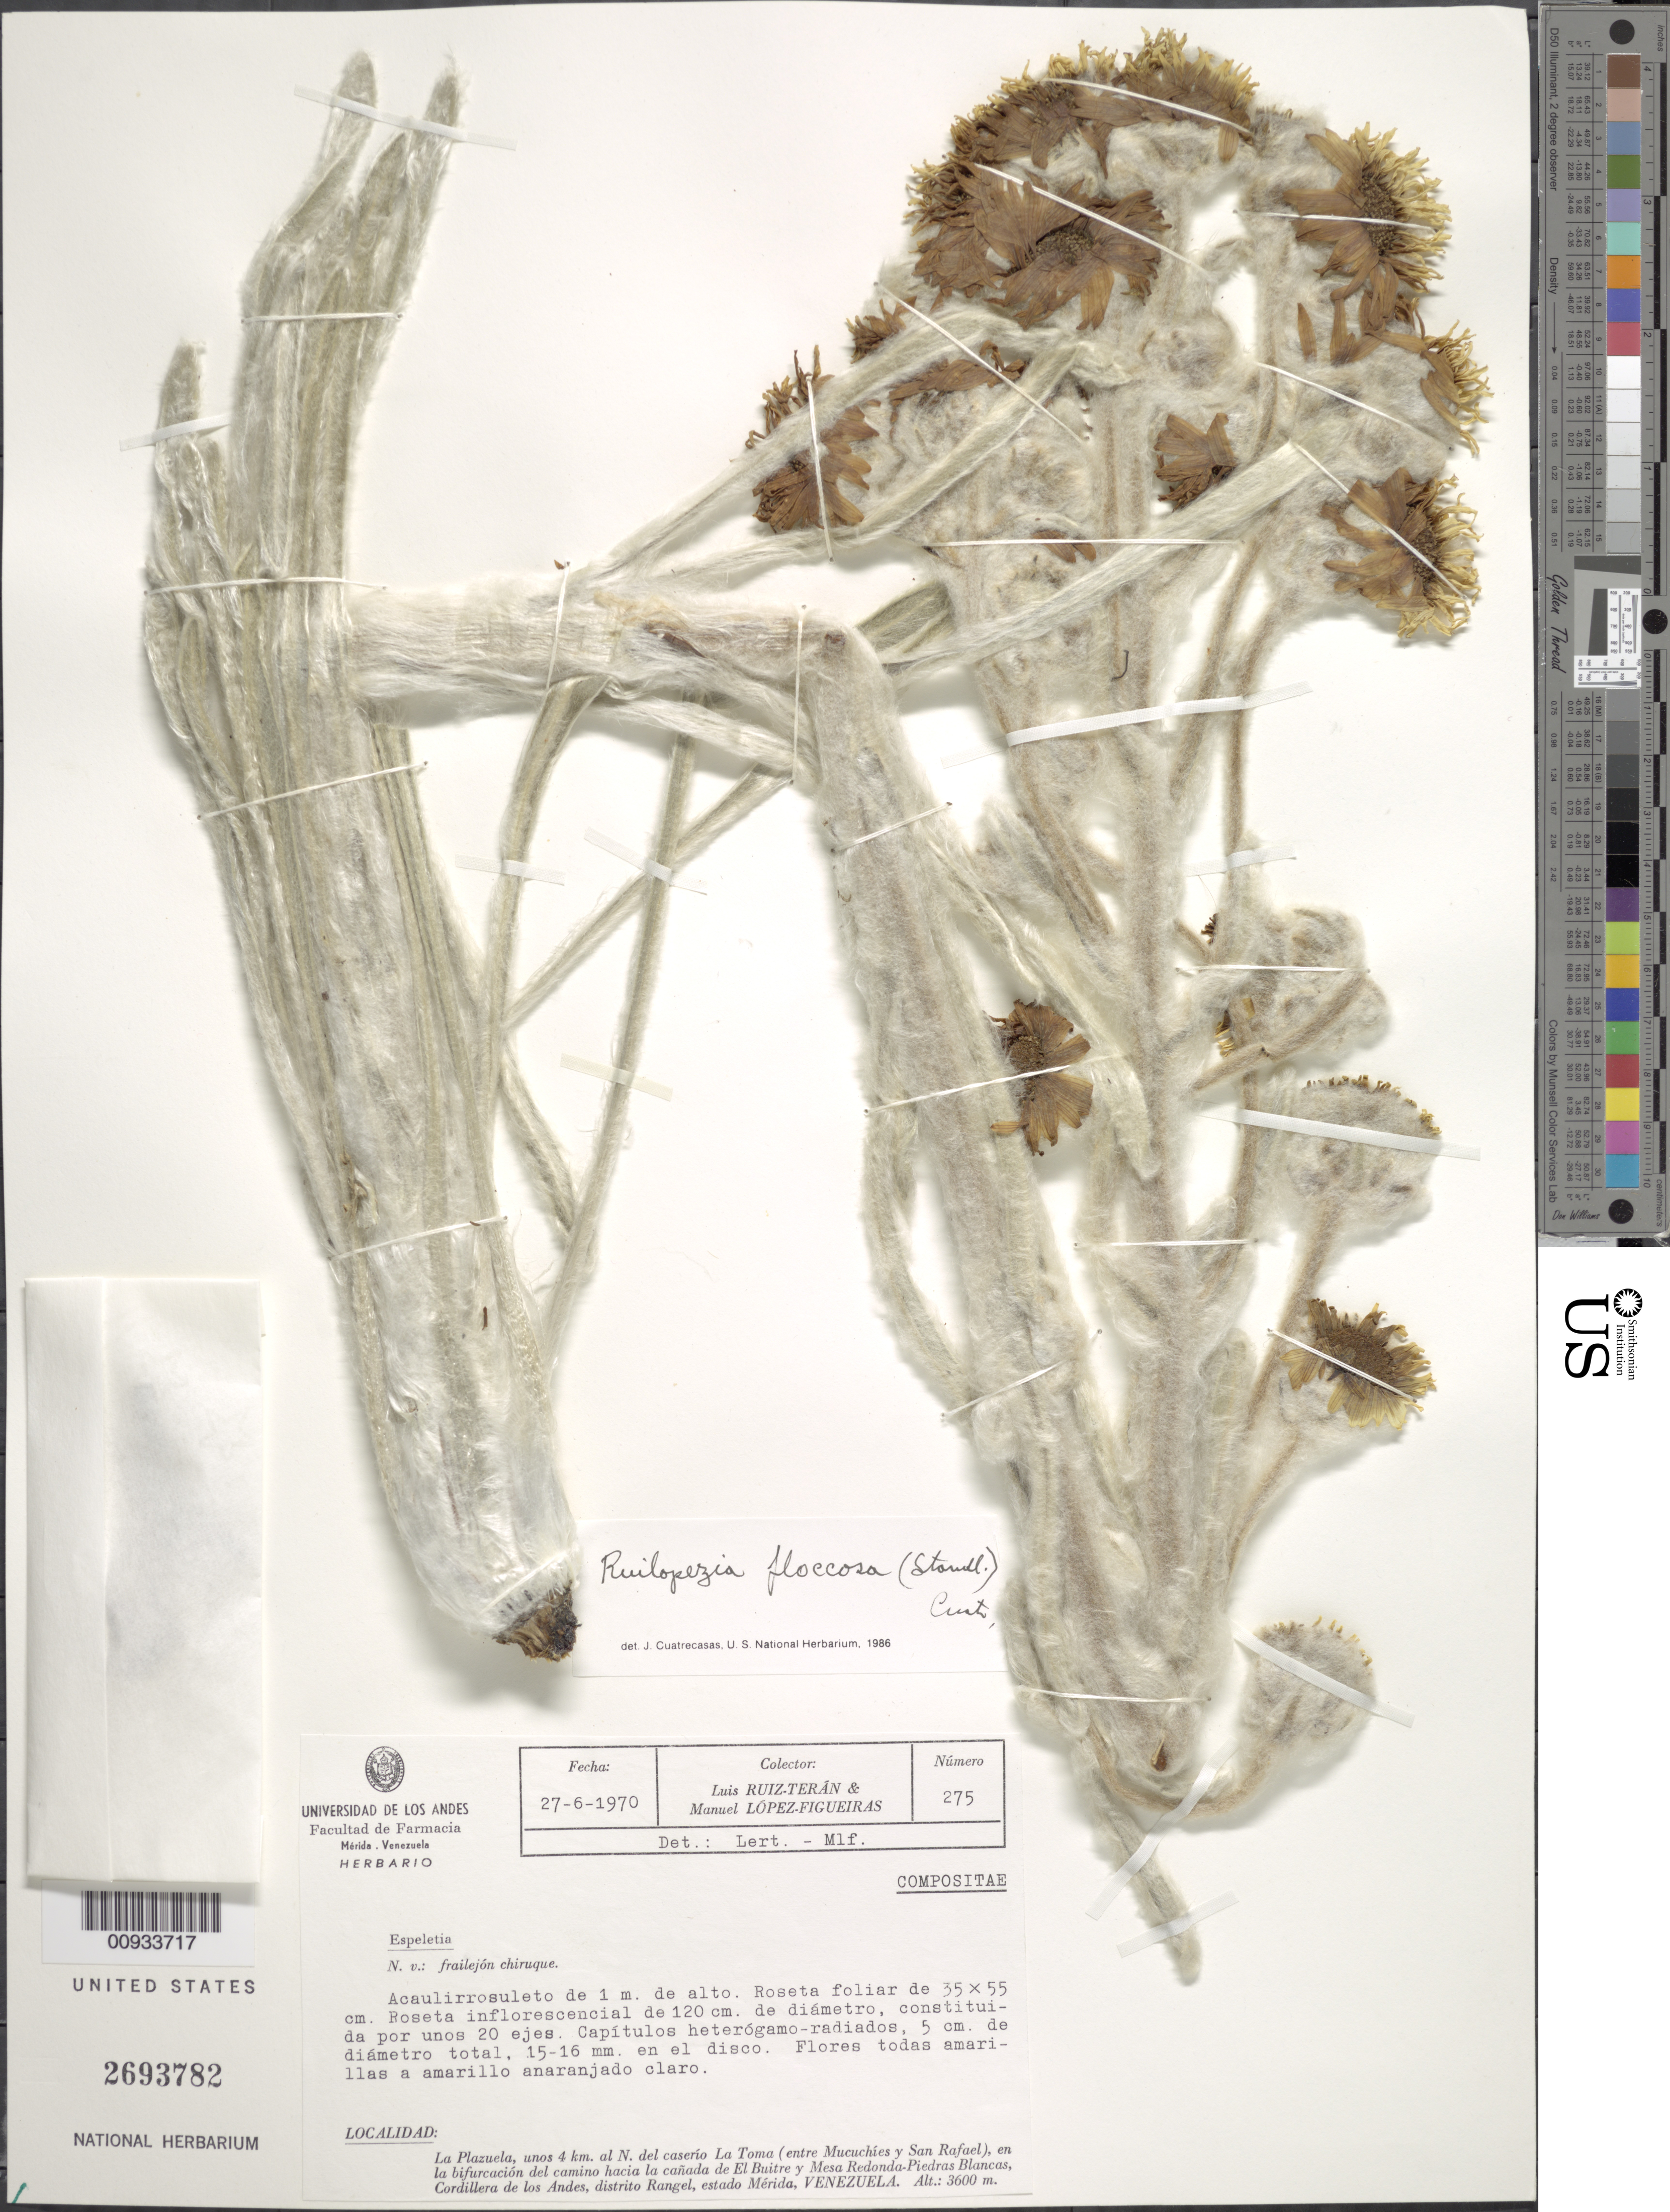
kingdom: Plantae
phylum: Tracheophyta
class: Magnoliopsida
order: Asterales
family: Asteraceae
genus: Ruilopezia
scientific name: Ruilopezia floccosa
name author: (Standl.) Cuatrec.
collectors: L. Teran & M. López Figueiras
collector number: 275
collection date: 1970-06-27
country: Venezuela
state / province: Mérida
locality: La Plazuela, unos 4 km al N del caserio La Toma (entre Mucuchies y San Rafael), en la bifurcacion del camino hacia la canada de El Buitre y Mesa Redonda-Piedras Blancas, Cordillera de Los Andes, Distrito Rangel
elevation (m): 3600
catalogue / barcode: US 2693782